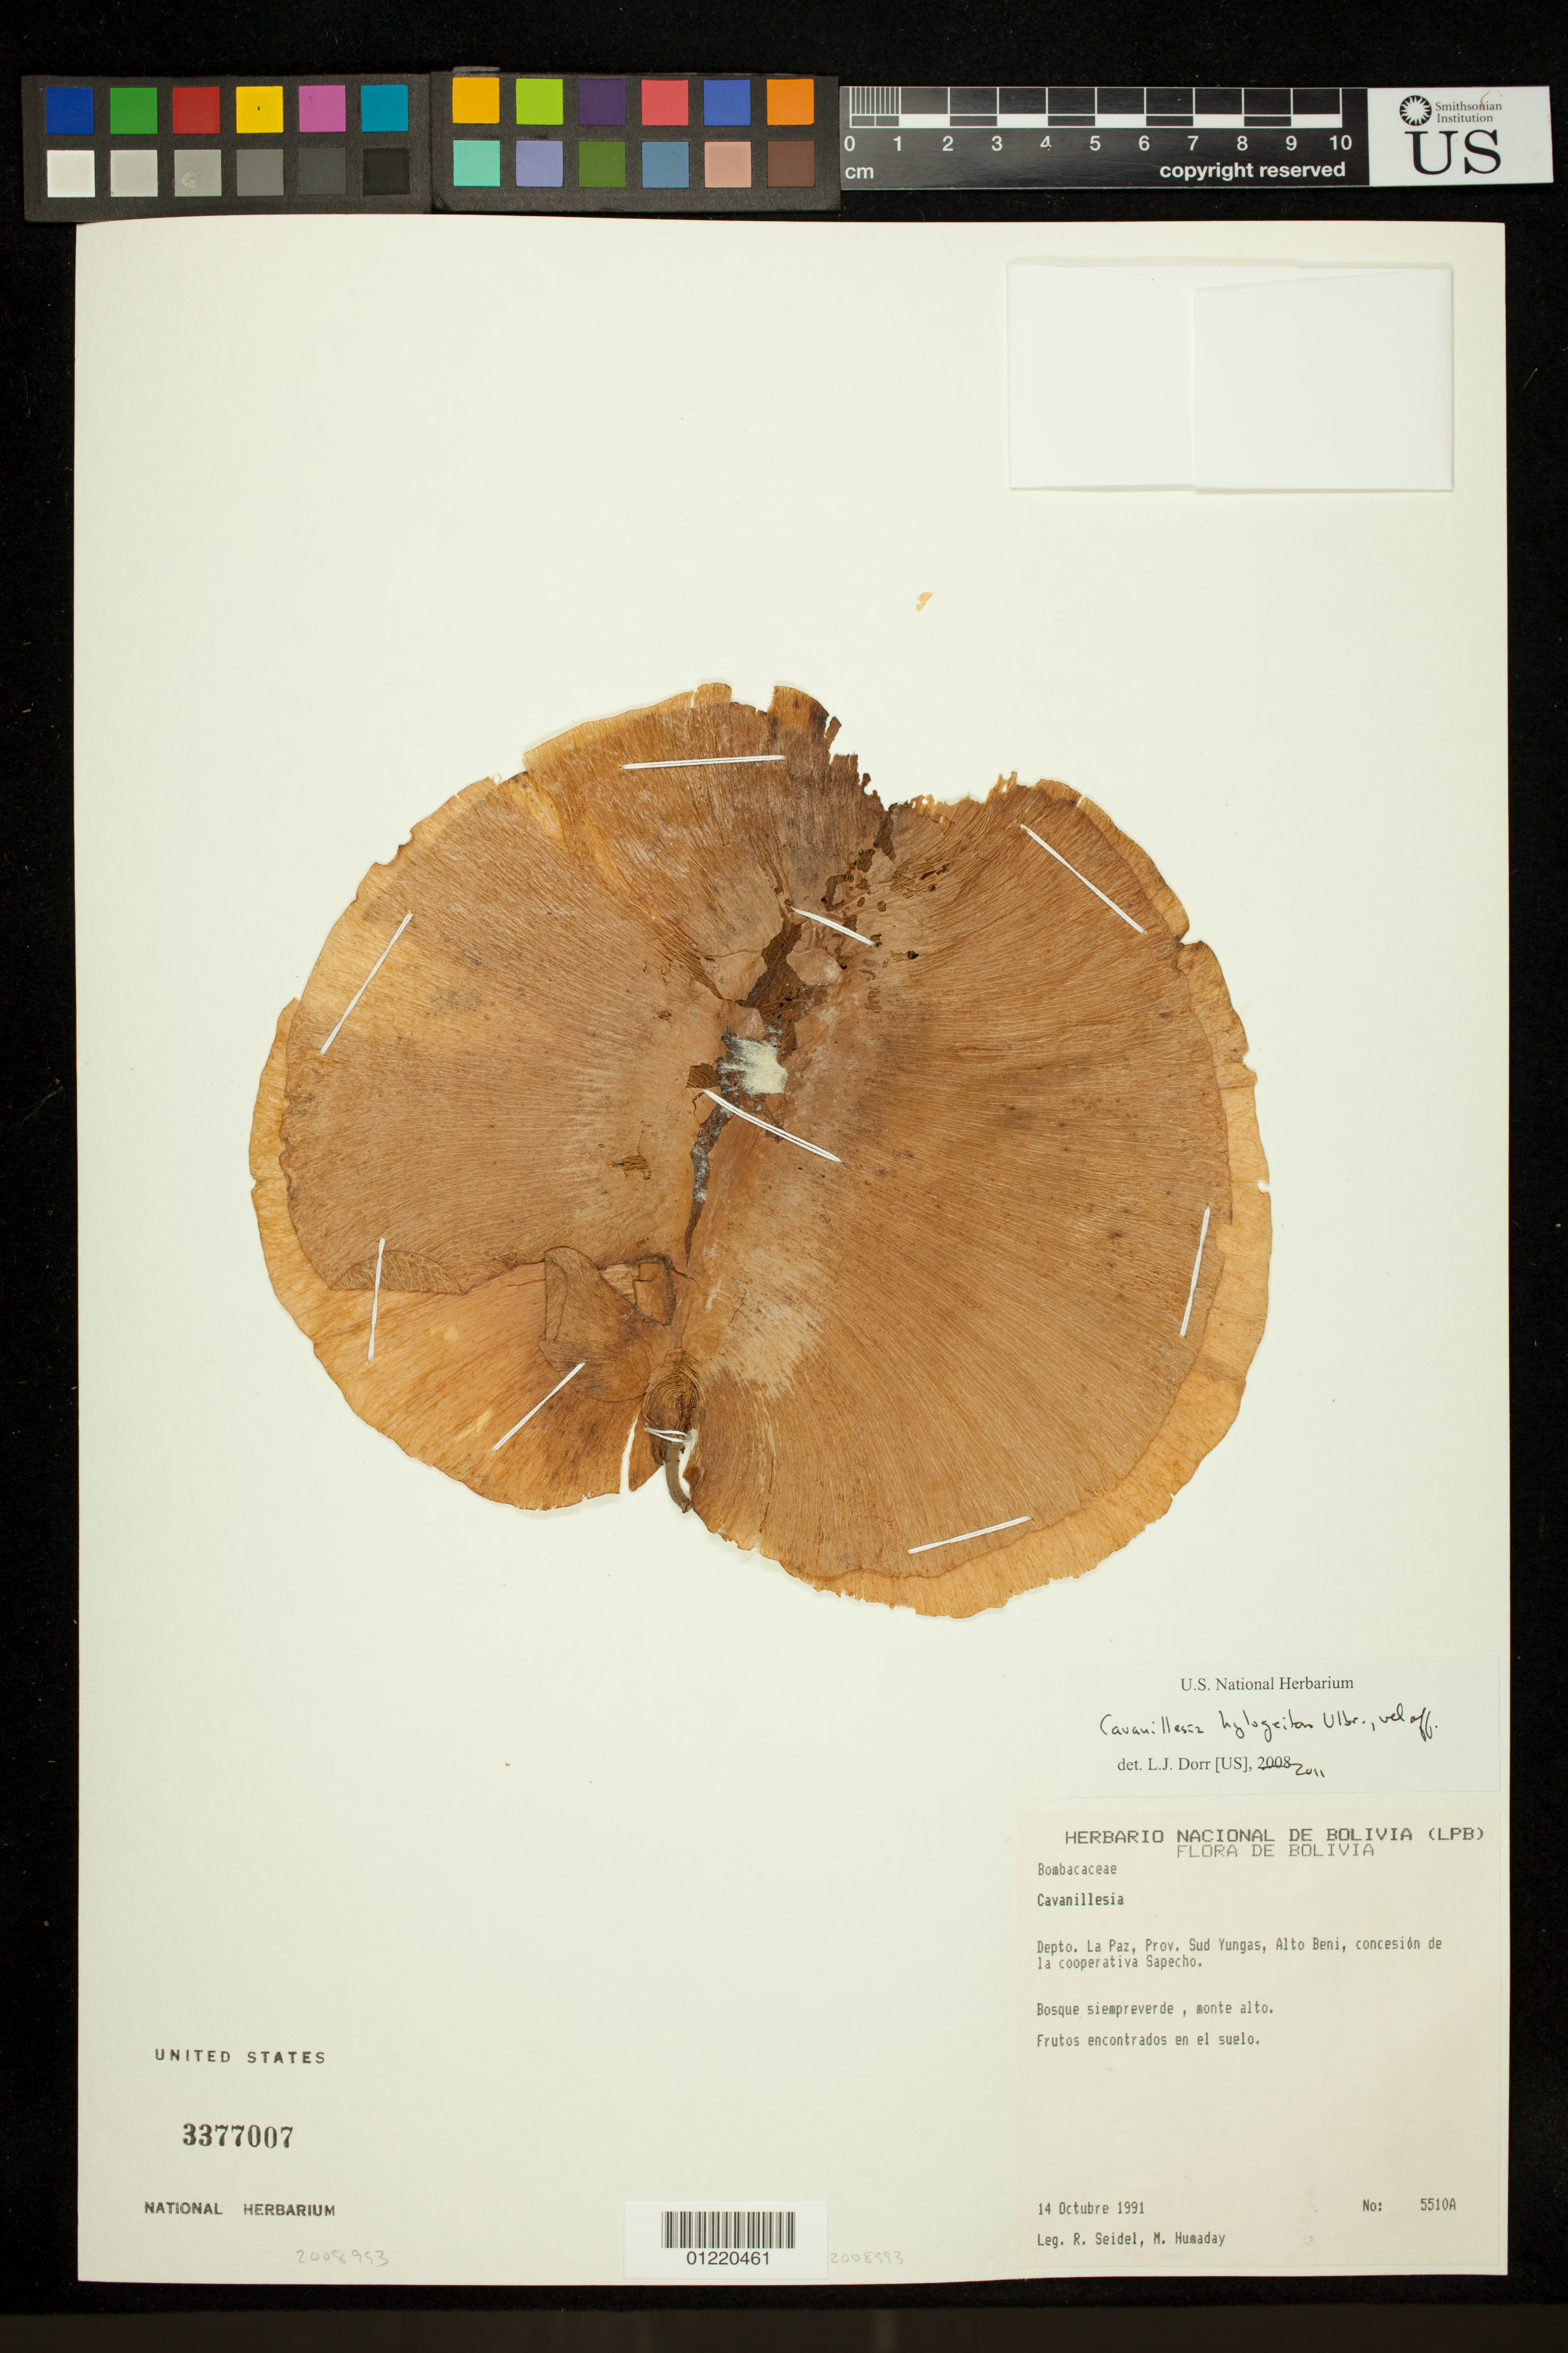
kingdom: Plantae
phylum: Tracheophyta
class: Magnoliopsida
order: Malvales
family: Malvaceae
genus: Cavanillesia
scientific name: Cavanillesia hylogeiton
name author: Ulbr.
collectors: R. Seidel & M. Humaday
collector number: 5510A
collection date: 1991-10-14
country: Bolivia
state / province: La Paz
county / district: Sud Yungas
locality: Alto Beni, concesion de la cooperativa Sapecho.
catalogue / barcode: US 3377007